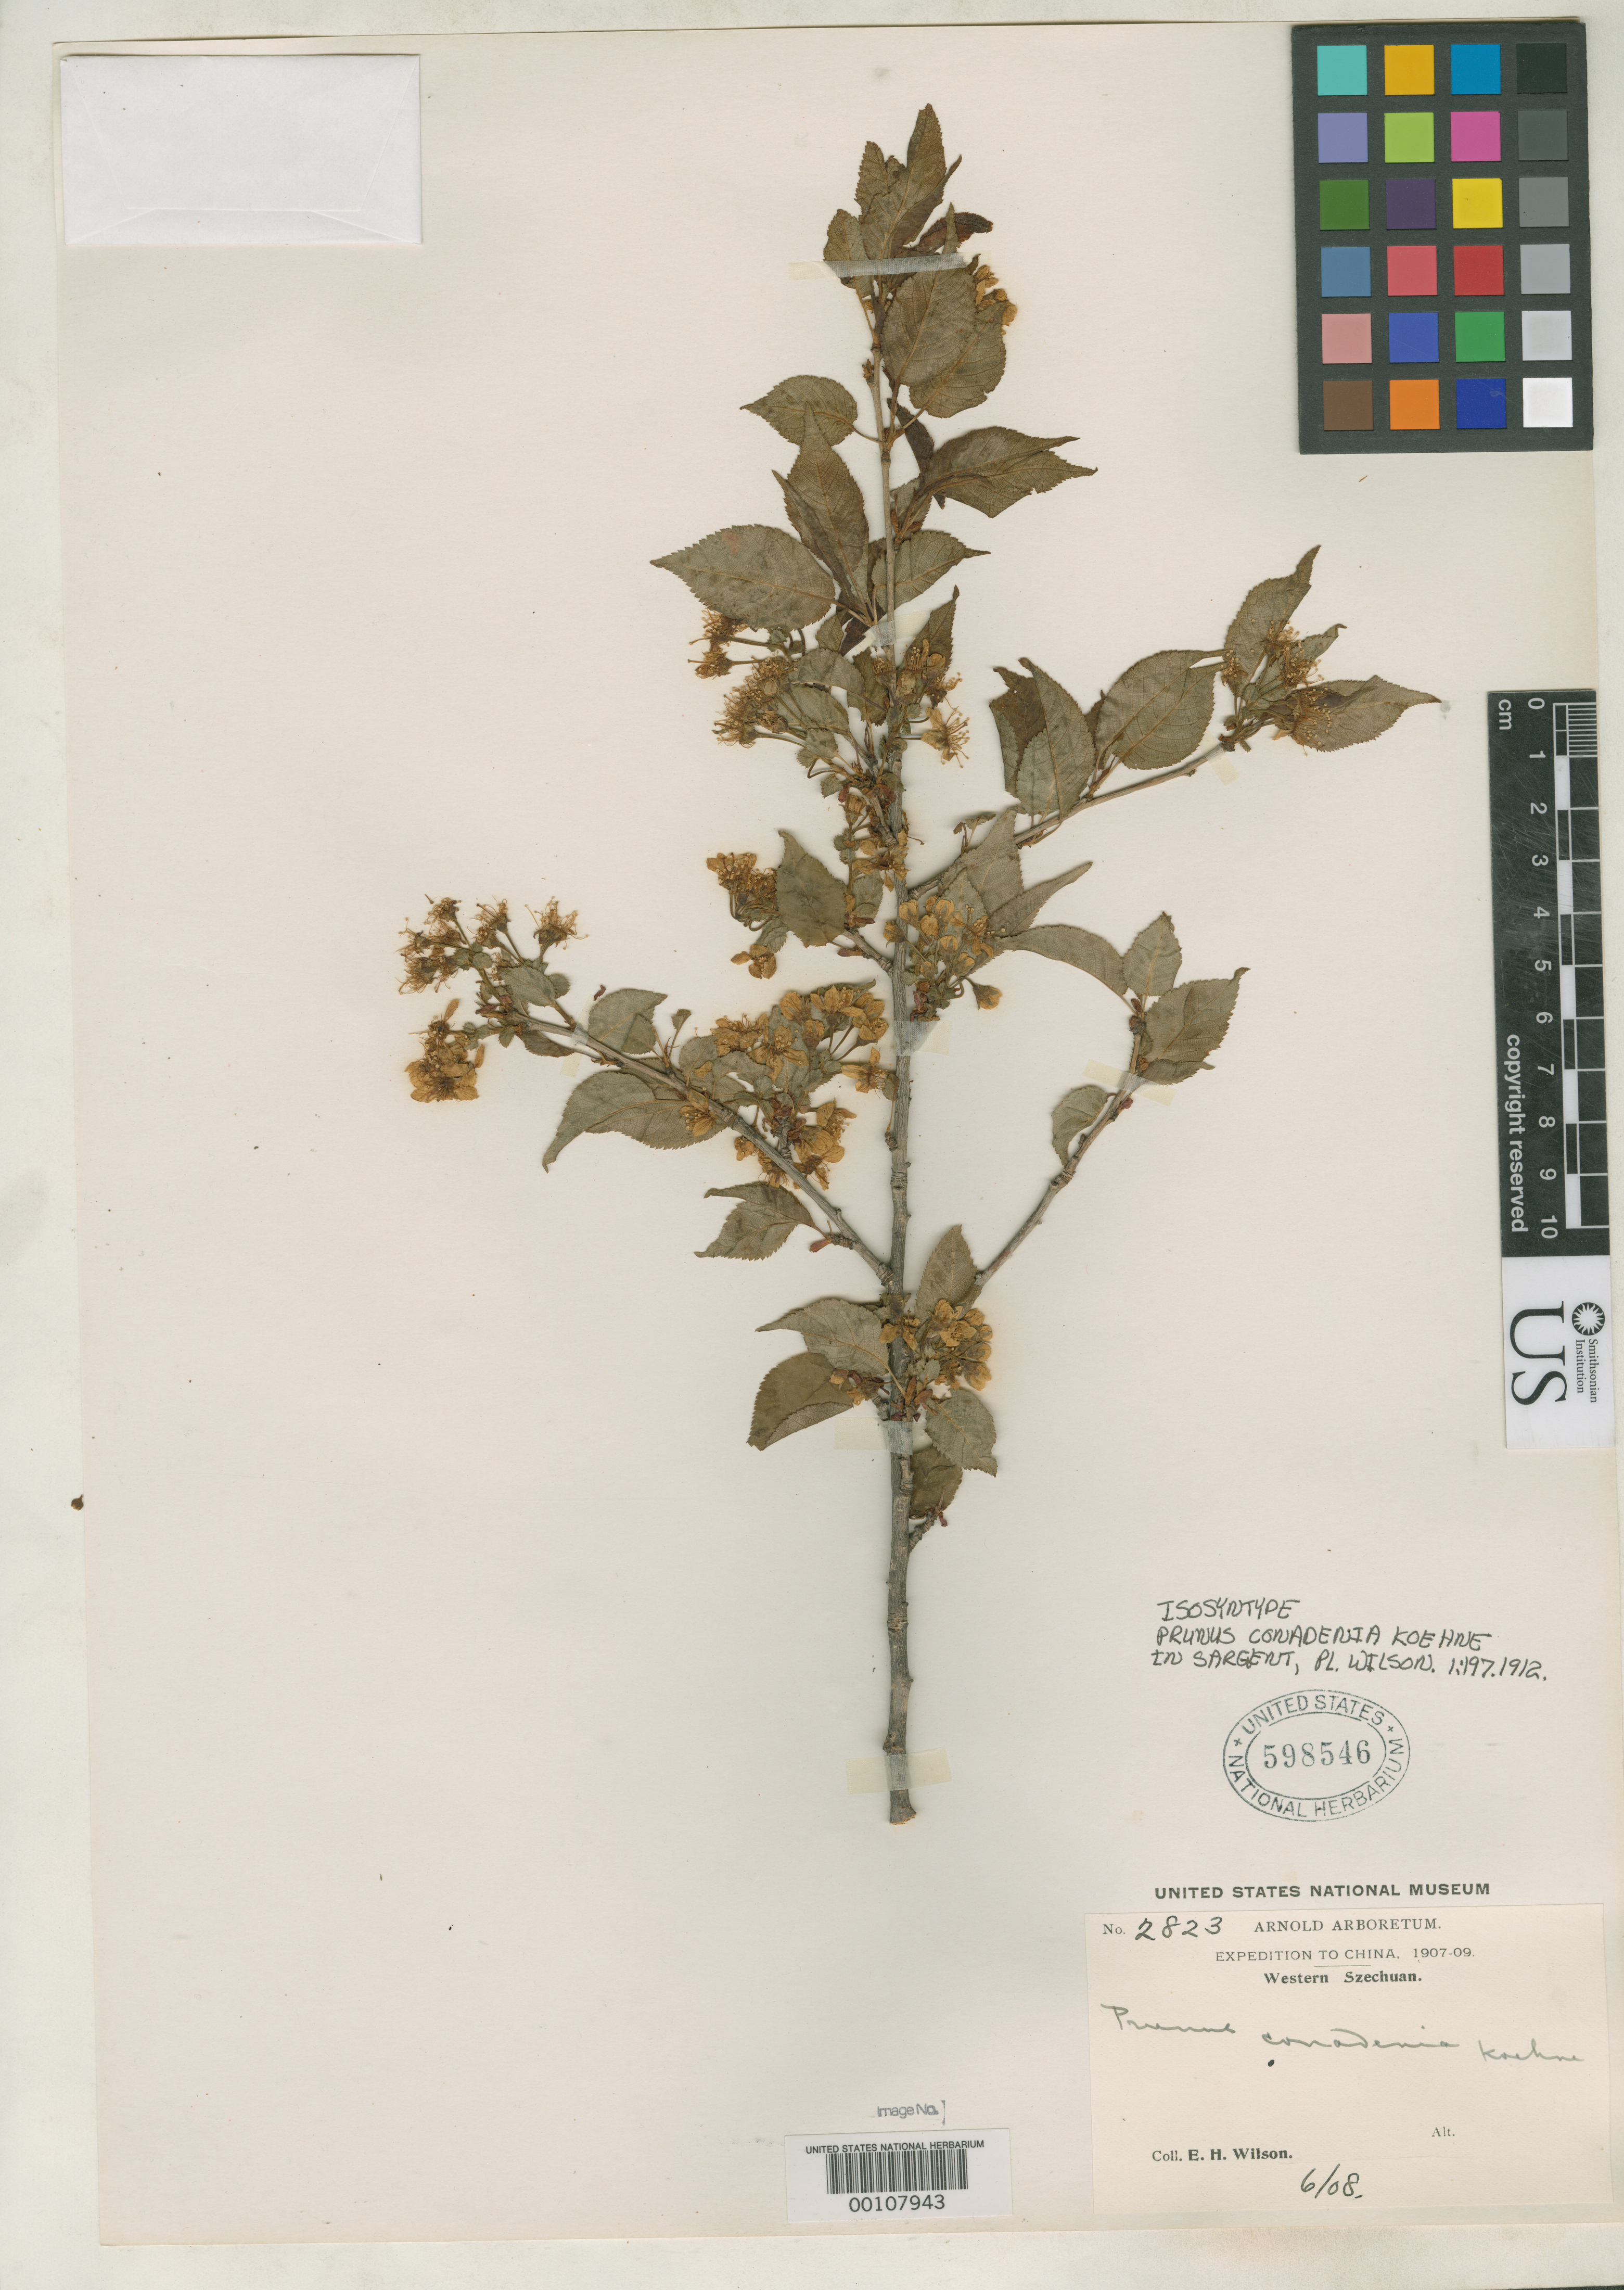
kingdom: Plantae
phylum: Tracheophyta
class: Magnoliopsida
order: Rosales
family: Rosaceae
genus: Prunus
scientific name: Prunus conadenia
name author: Koehne in Sarg.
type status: Isotype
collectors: E. H. Wilson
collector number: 2823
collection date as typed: Jun 1908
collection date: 1908-06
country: China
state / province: Sichuan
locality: Tachien-lu.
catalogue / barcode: US 598546